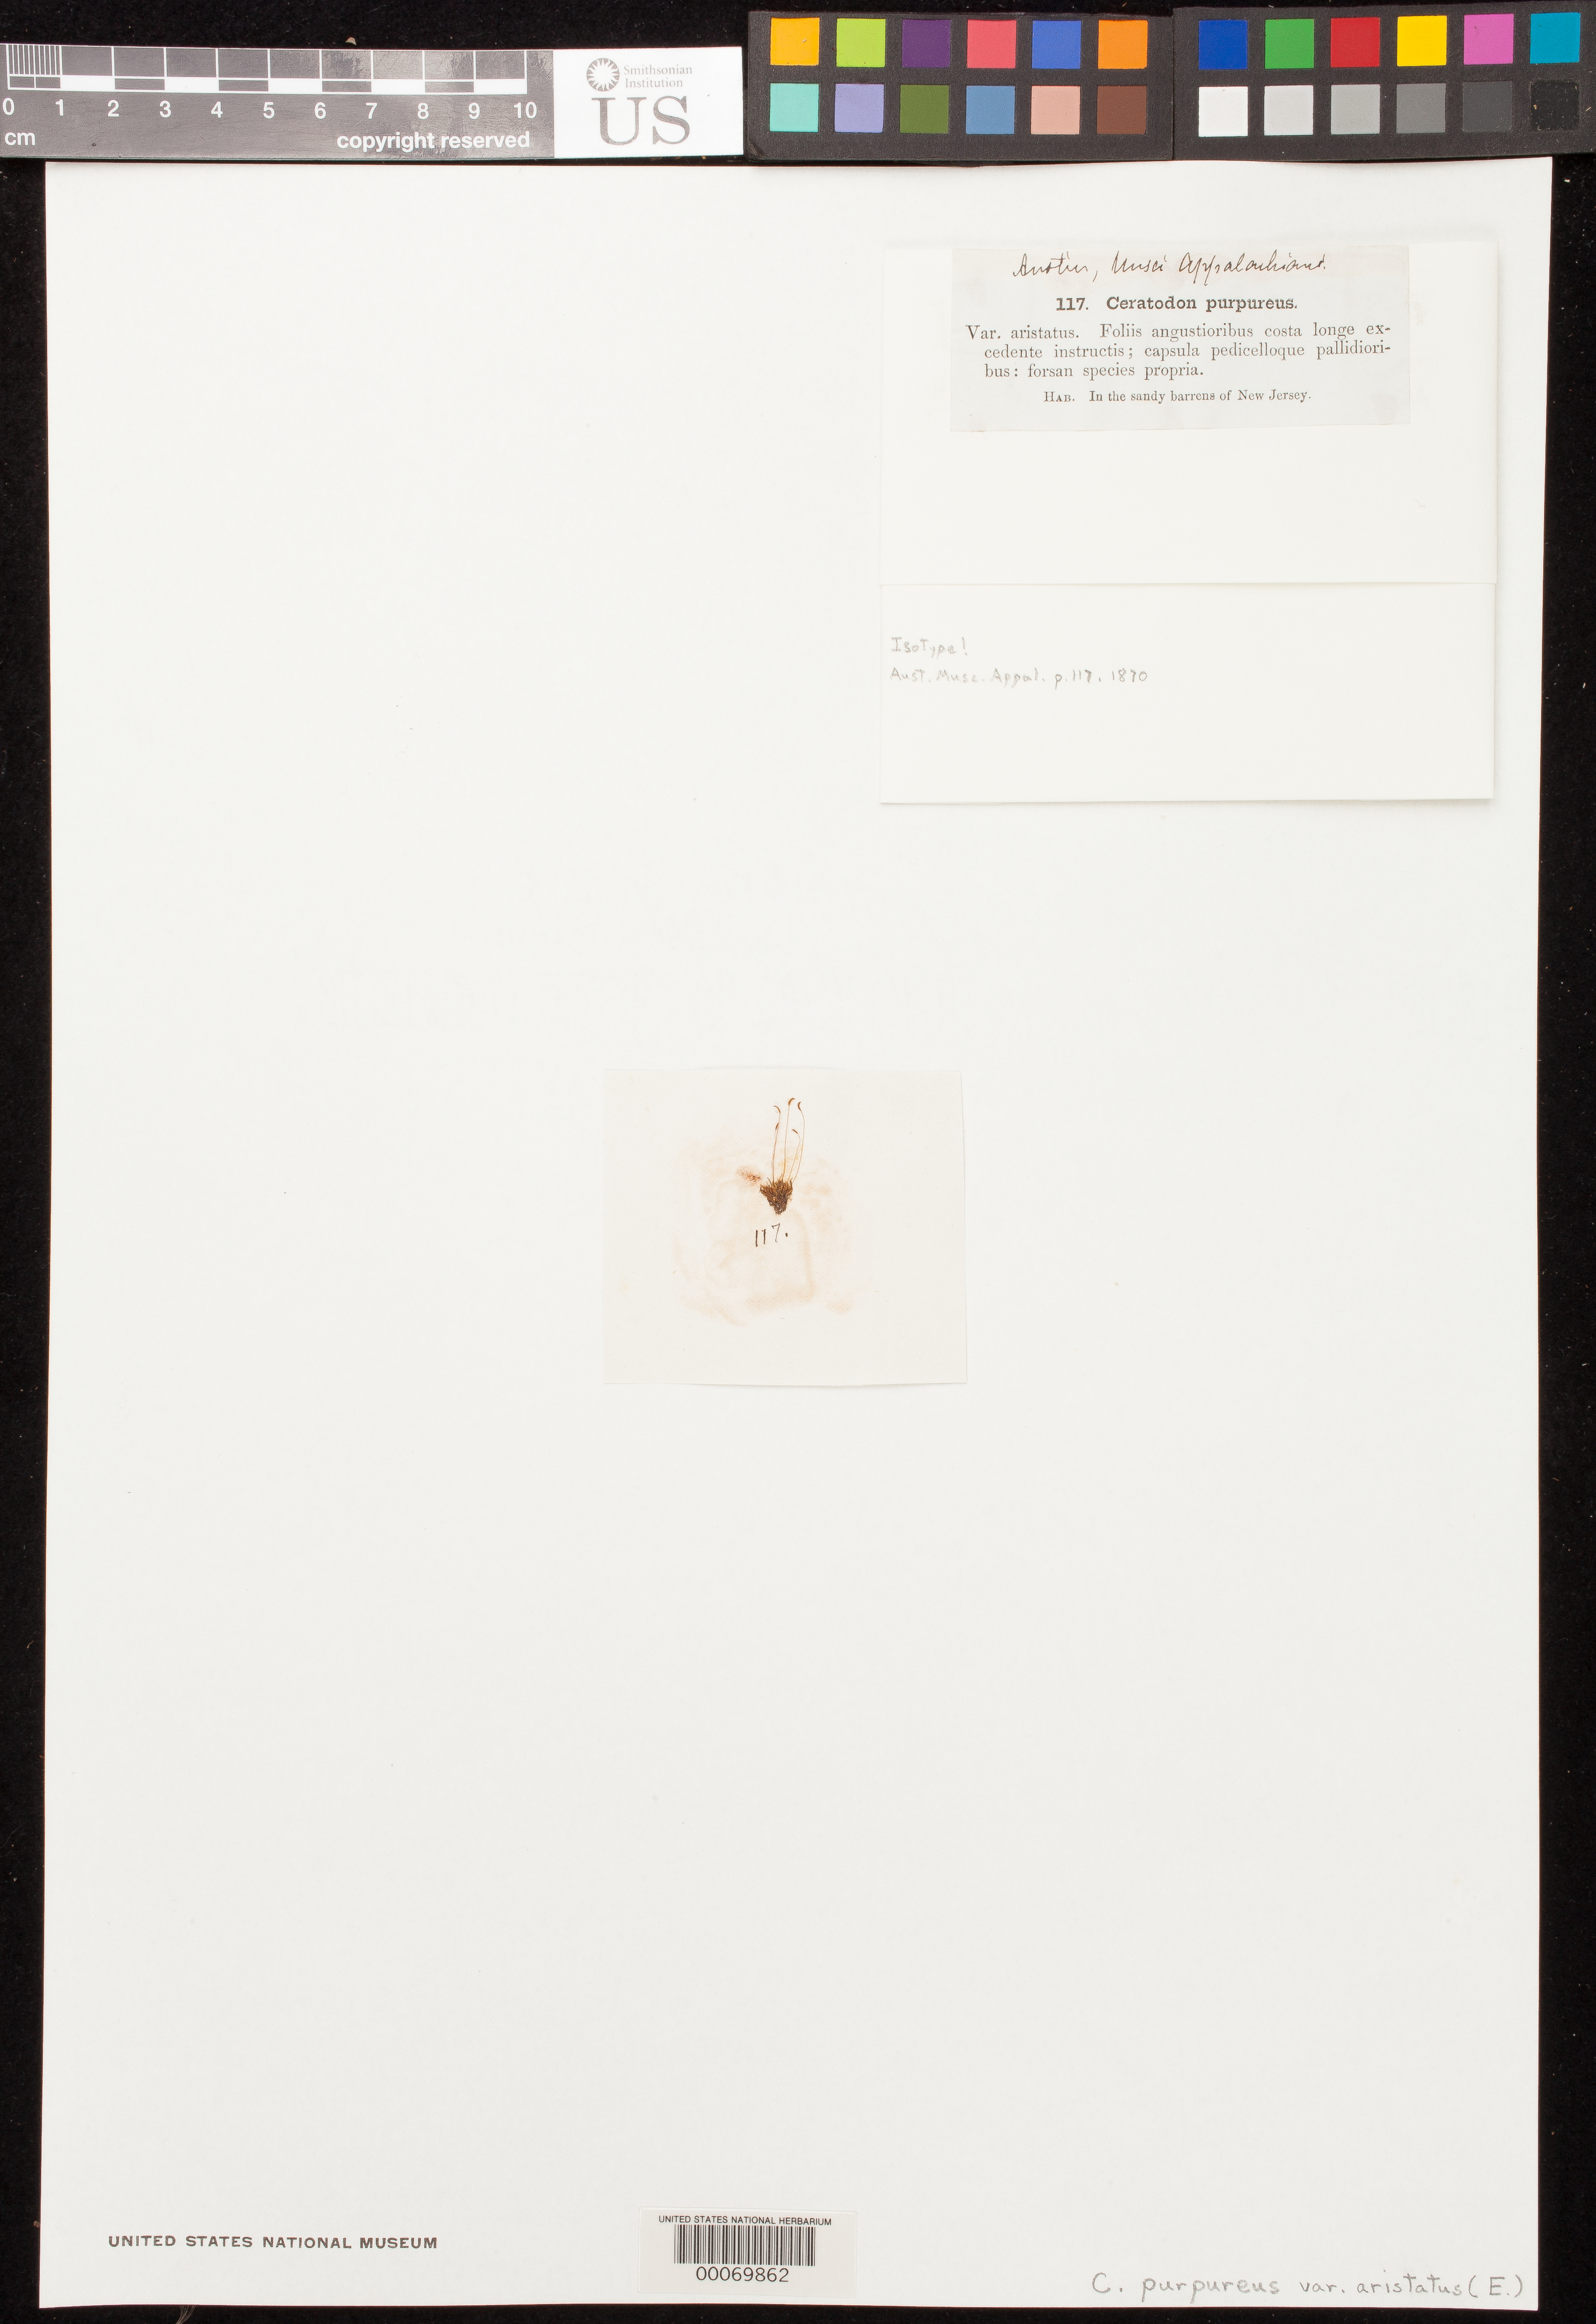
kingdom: Plantae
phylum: Bryophyta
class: Bryopsida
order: Dicranales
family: Ditrichaceae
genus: Ceratodon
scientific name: Ceratodon purpureus var. aristatus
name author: Austin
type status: Isotype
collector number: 117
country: United States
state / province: New Jersey